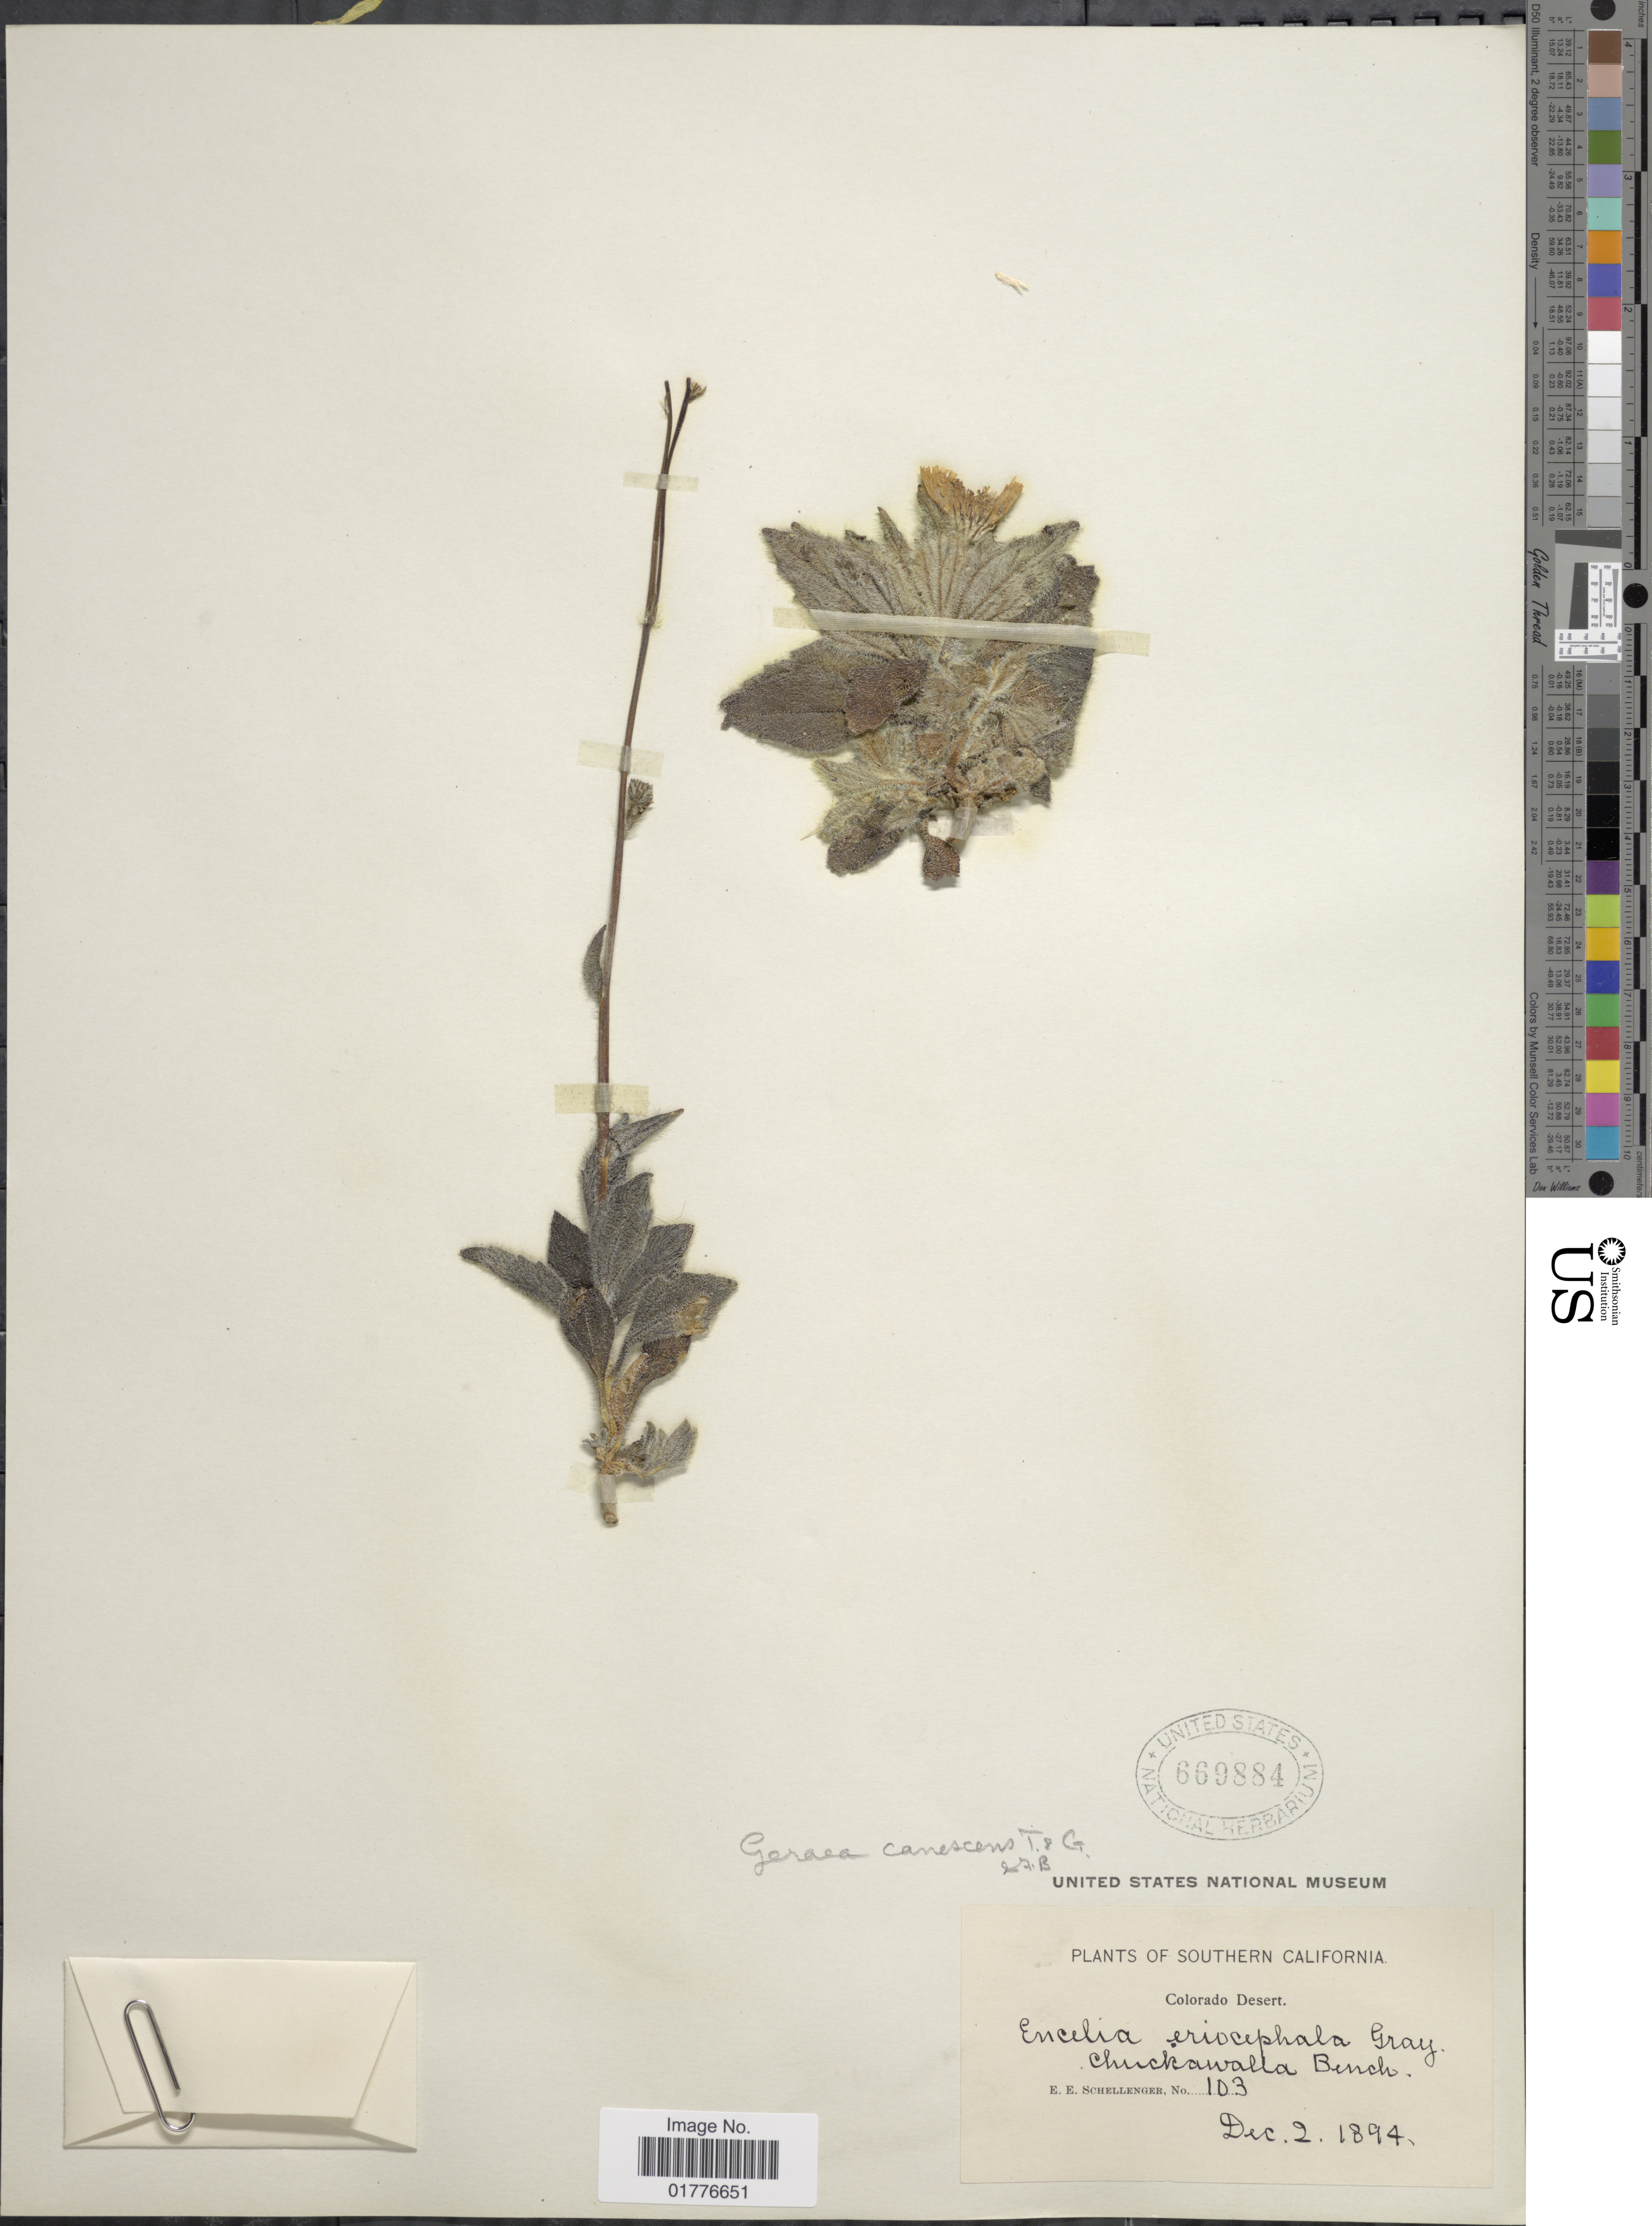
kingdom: Plantae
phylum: Tracheophyta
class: Magnoliopsida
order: Asterales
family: Asteraceae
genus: Geraea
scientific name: Geraea canescens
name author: Torr. & A. Gray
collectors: E. Schellenger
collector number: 103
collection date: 1894-12-02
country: United States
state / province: California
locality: Southern California. Colorado Desert. Chuckawalla Bench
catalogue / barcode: US 669884